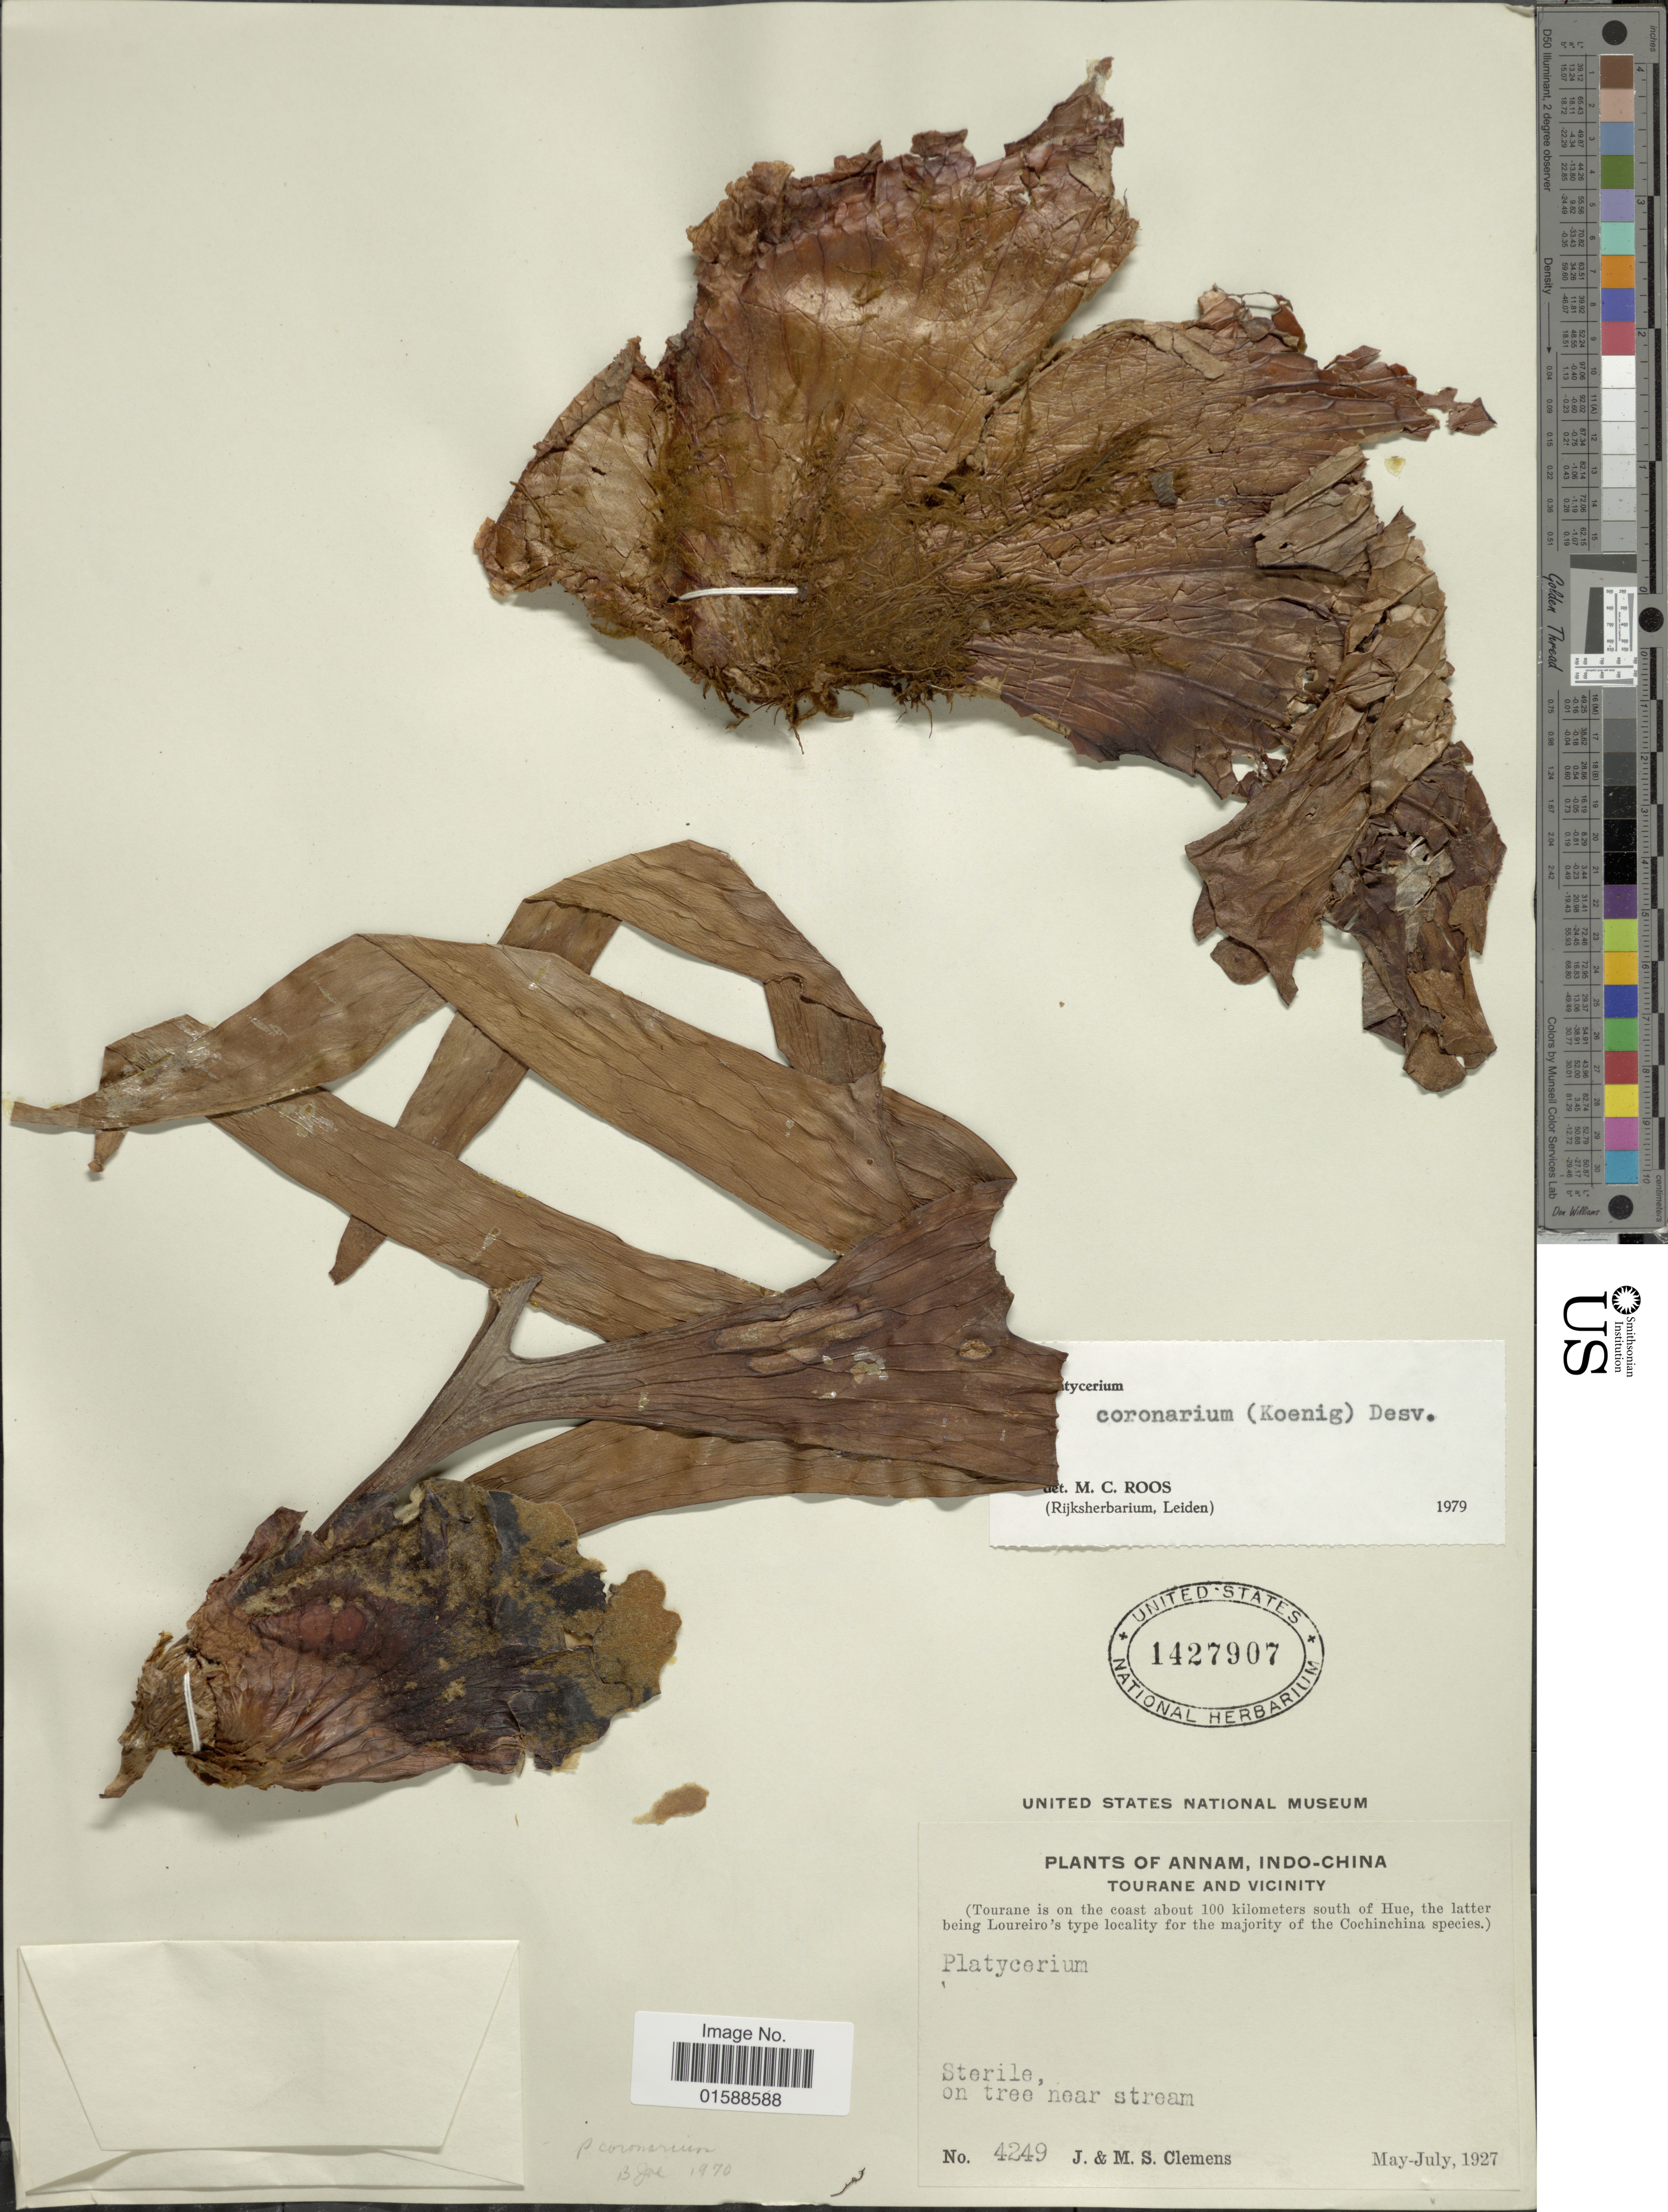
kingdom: Plantae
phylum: Tracheophyta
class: Polypodiopsida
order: Polypodiales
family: Polypodiaceae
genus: Platycerium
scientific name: Platycerium coronarium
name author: (K.D. Koenig ex O.F. Müll.) Desv.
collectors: J. Clemens & M. S. Clemens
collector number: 4249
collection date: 1927-05/1927-07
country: Vietnam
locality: Annam. Tourane and vicinity. (Tourane is on the coast about 100 kilometers south of Hue)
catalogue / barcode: US 1427907